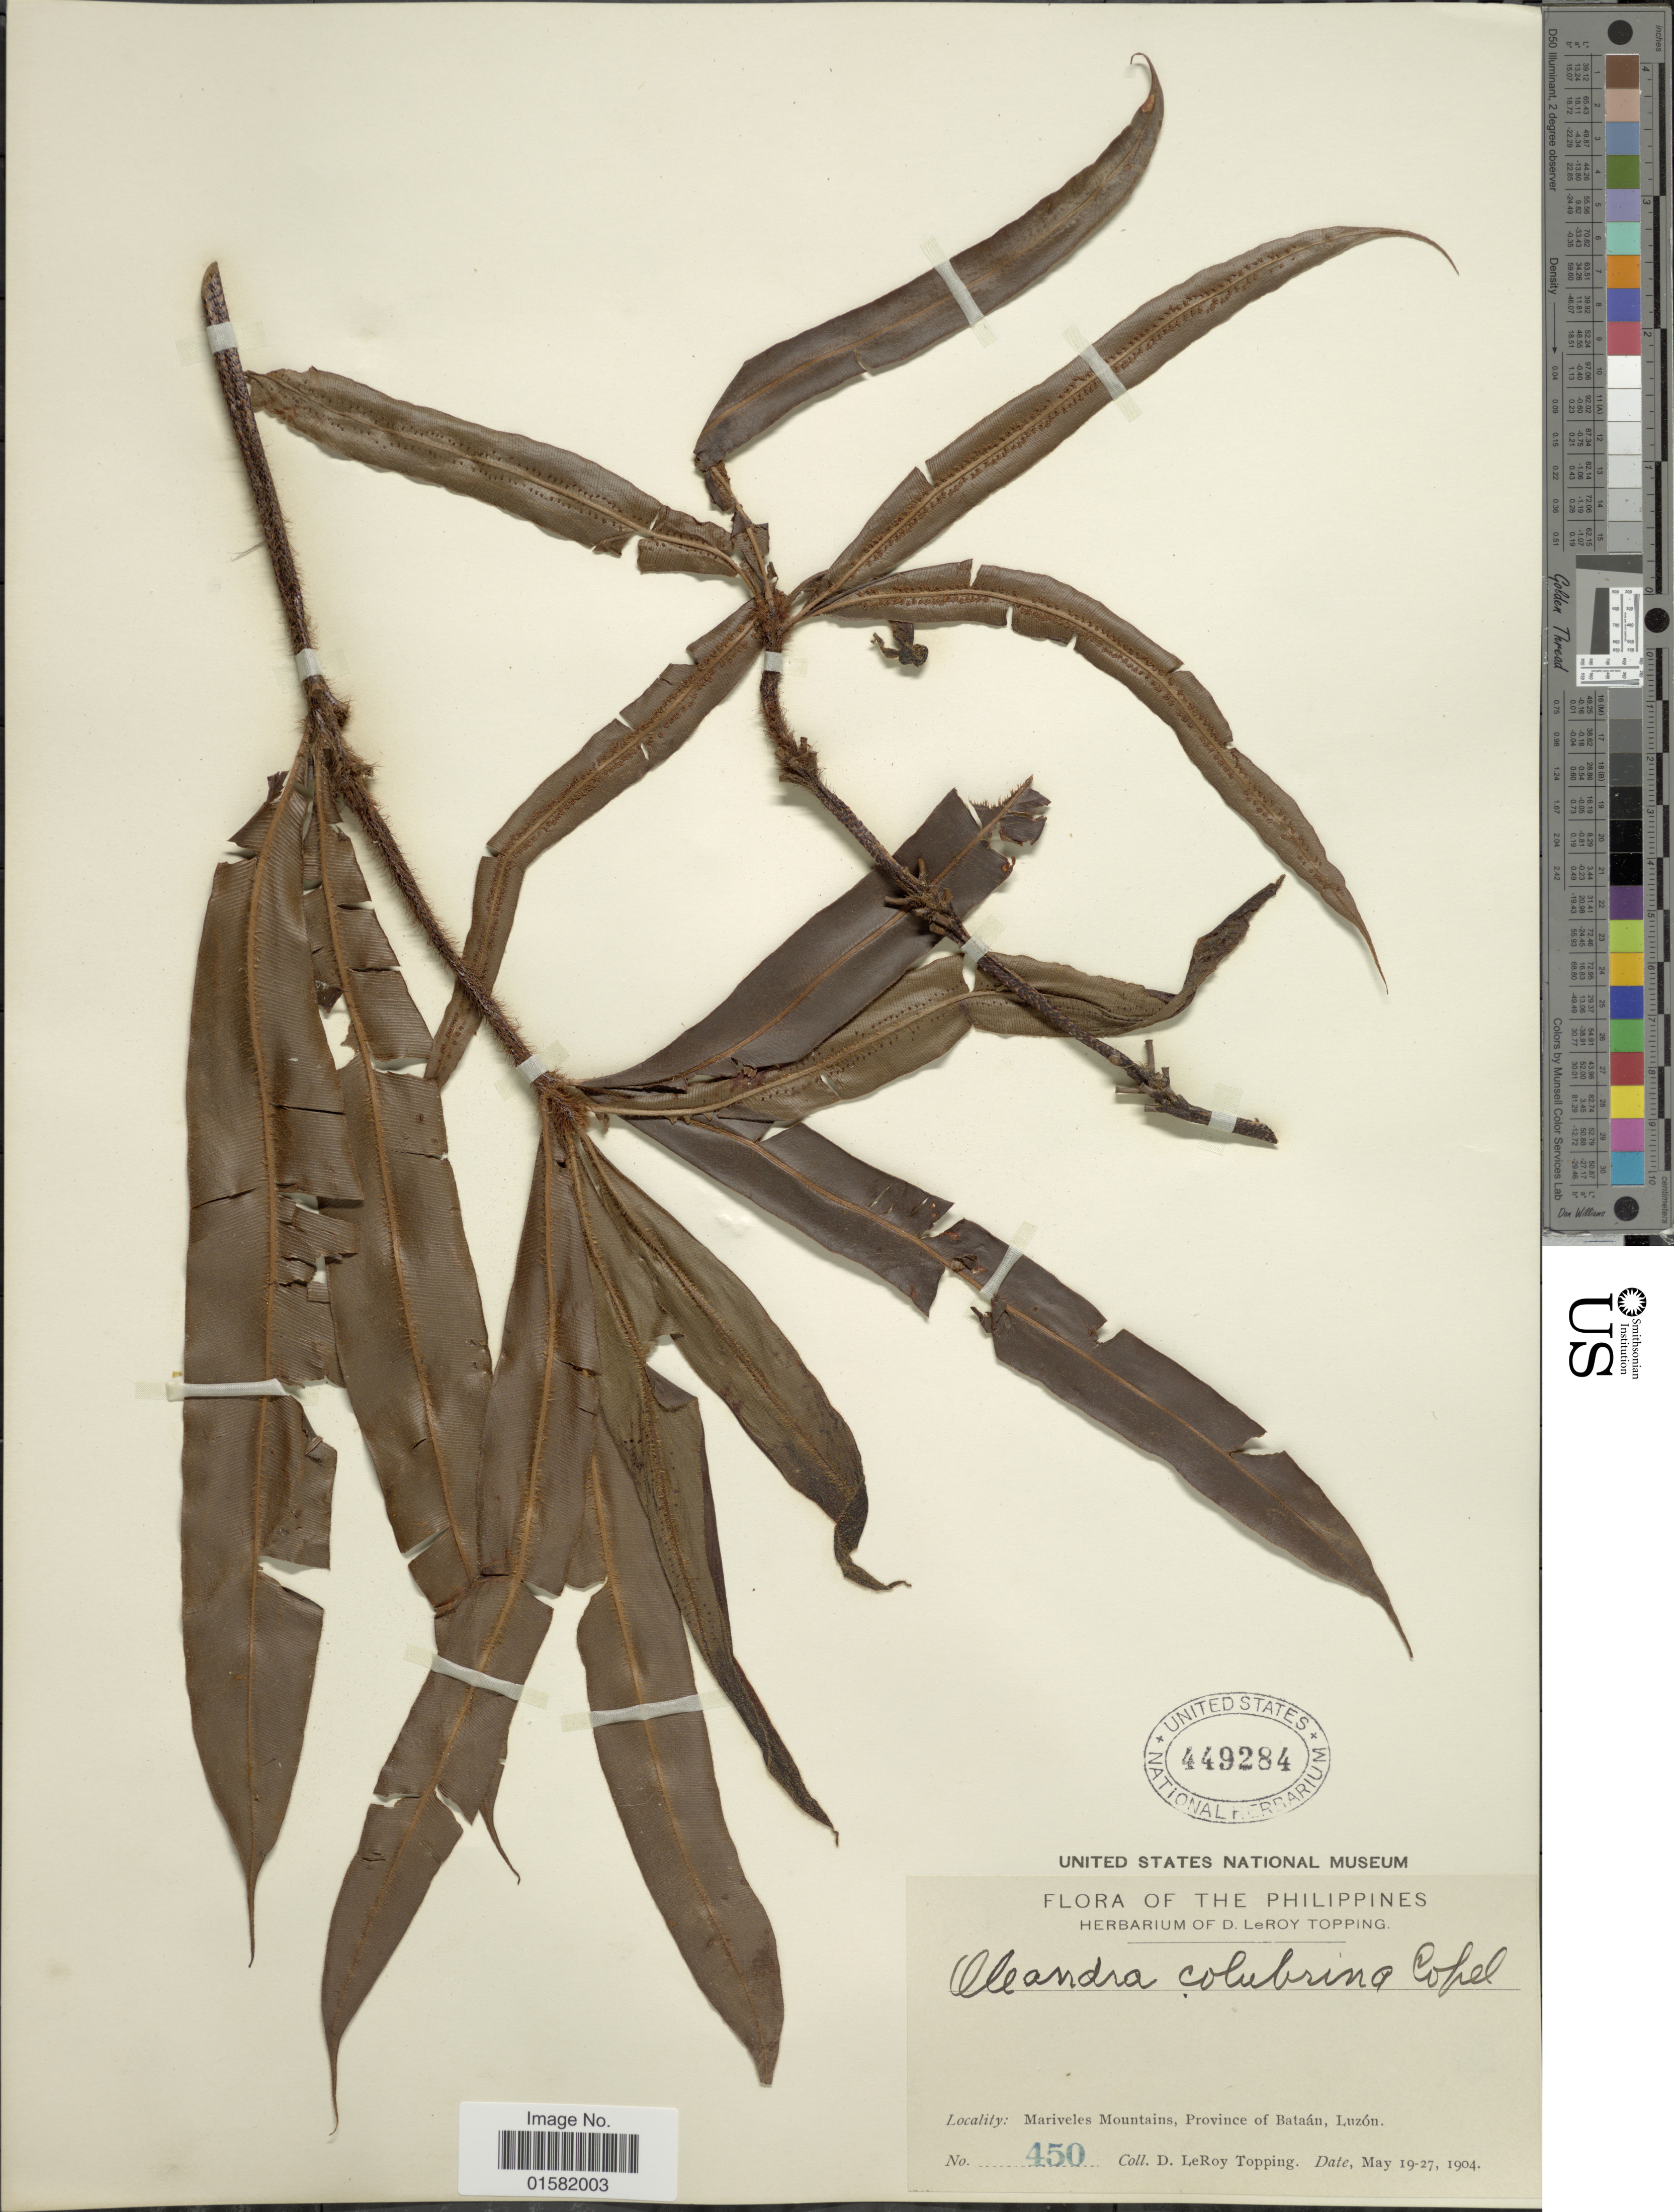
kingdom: Plantae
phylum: Tracheophyta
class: Polypodiopsida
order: Polypodiales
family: Oleandraceae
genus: Oleandra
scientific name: Oleandra colubrina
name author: (Blanco) Copel.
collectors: D. L. Topping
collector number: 450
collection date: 1904-05-19/1904-05-27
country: Philippines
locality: The Philippines, Mariveles Mountains, Province of Bataán, Luzón.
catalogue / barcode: US 449284